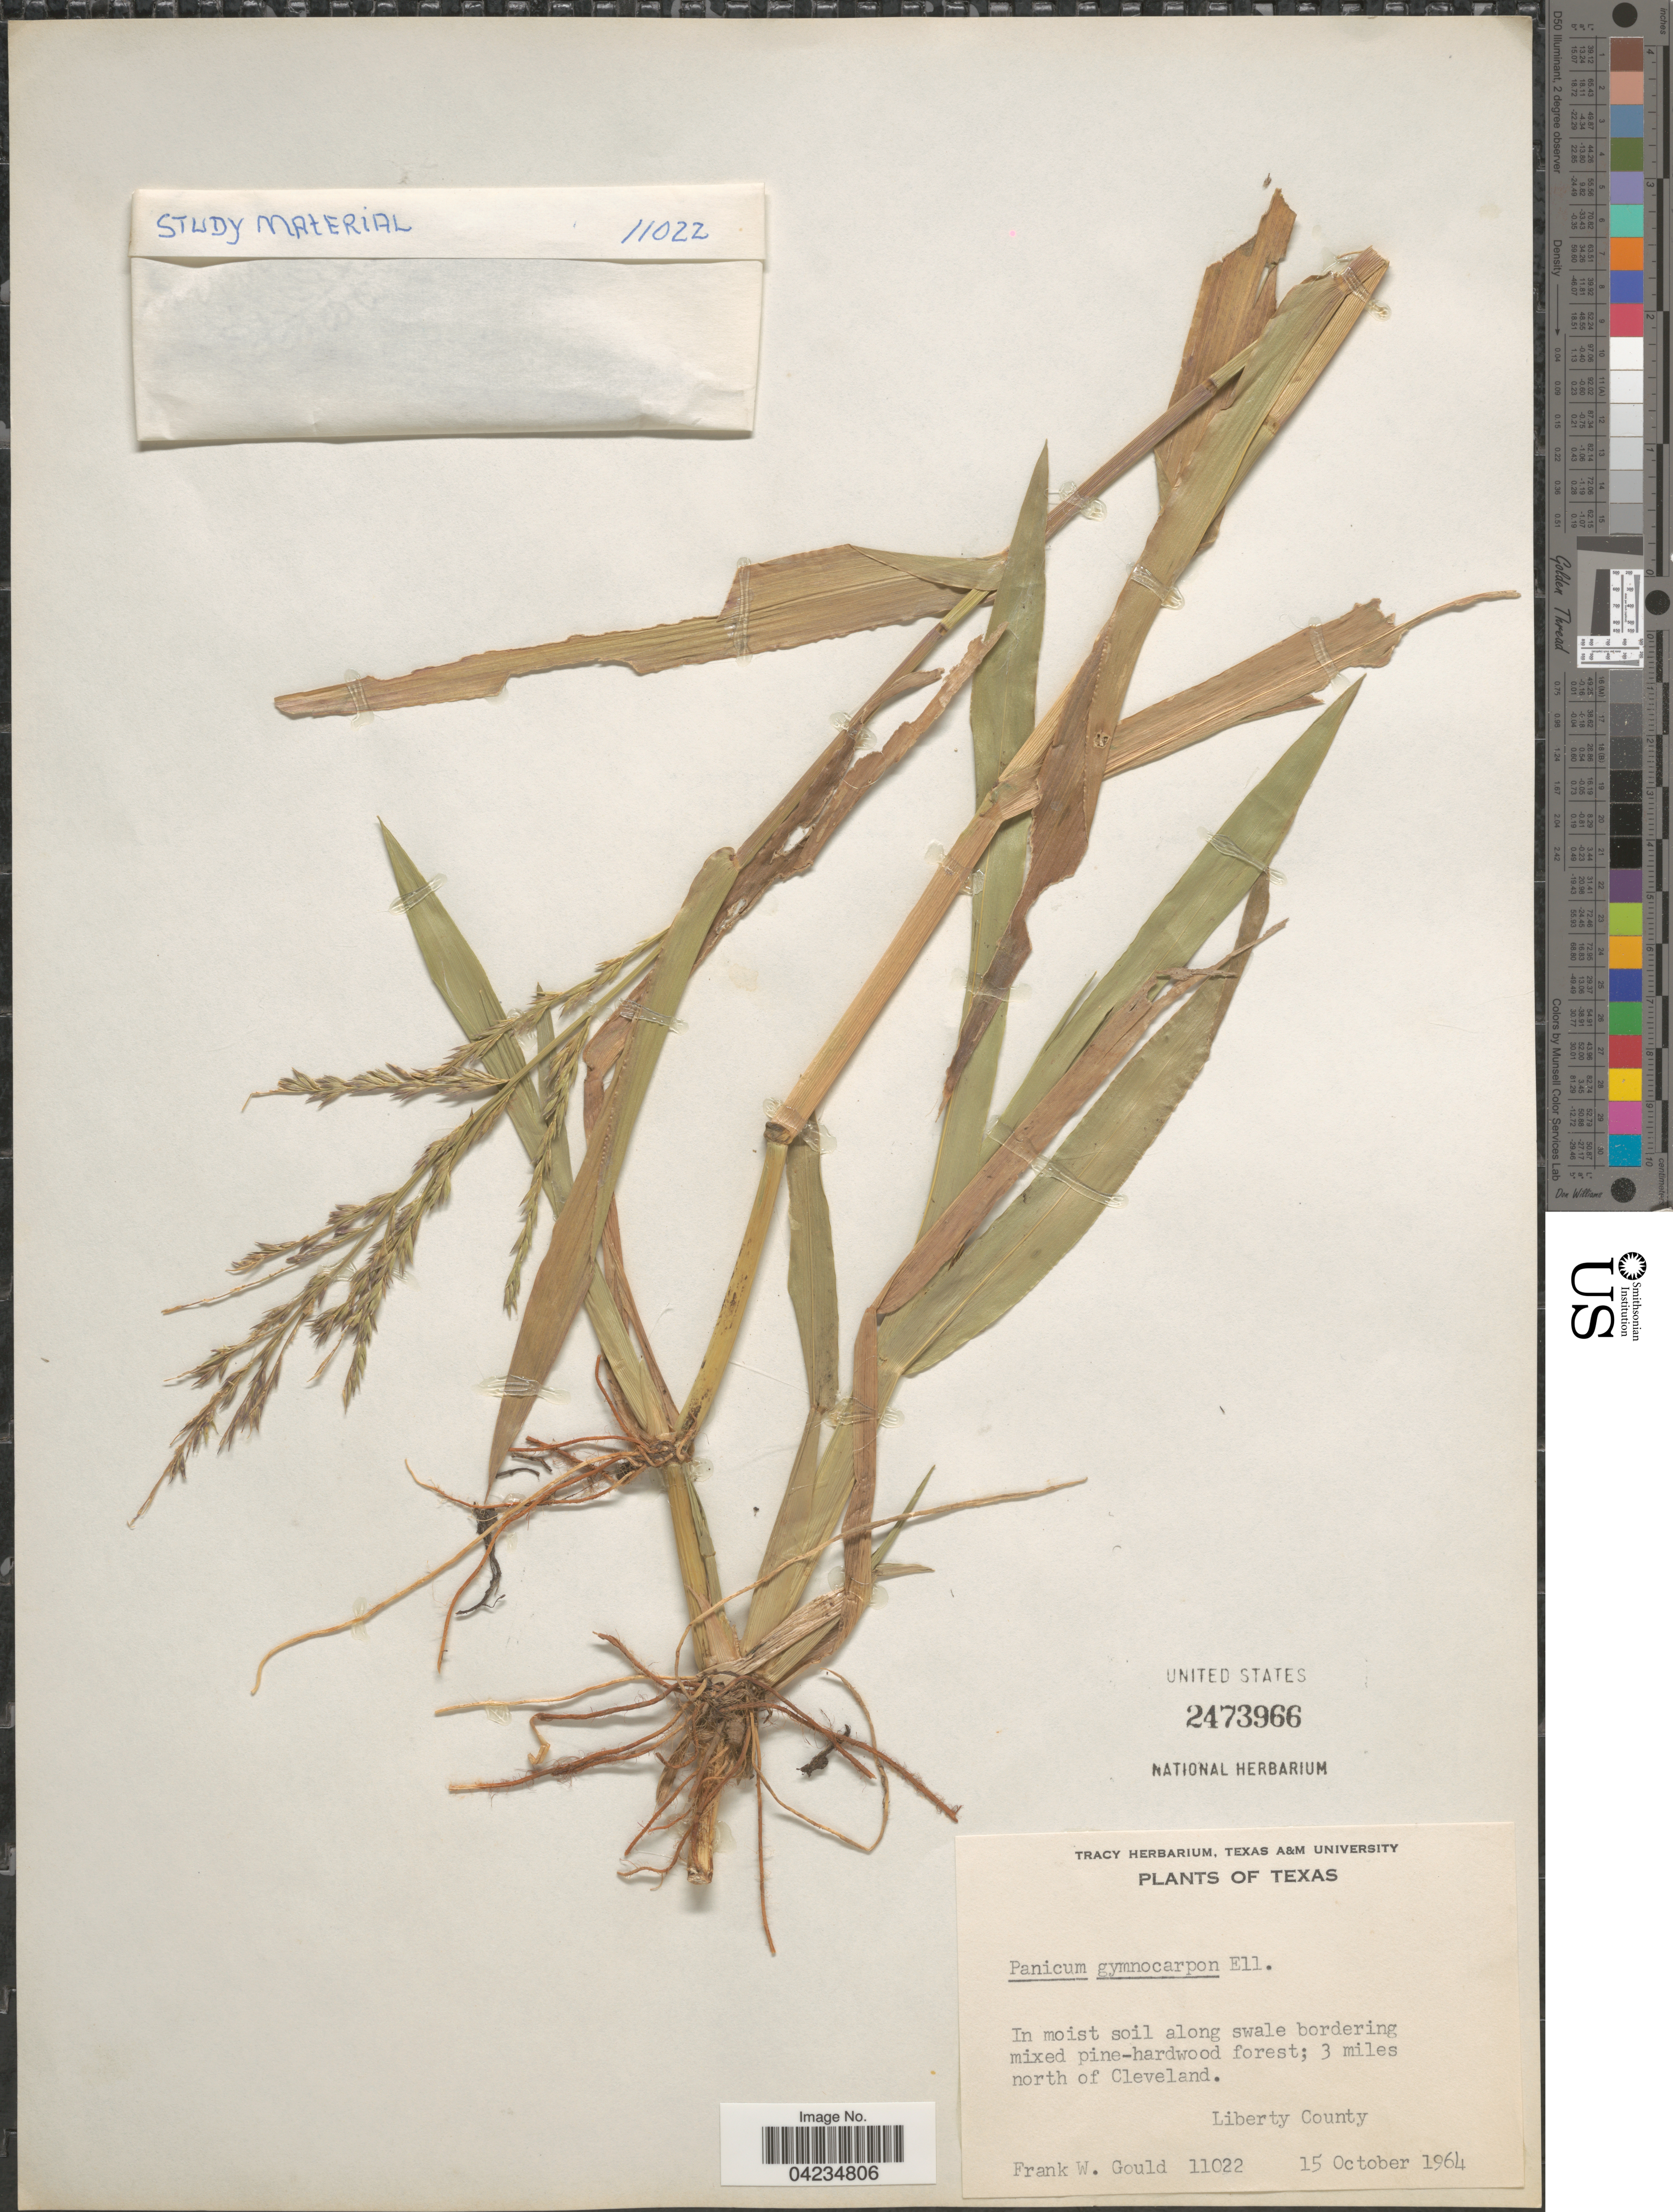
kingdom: Plantae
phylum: Tracheophyta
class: Liliopsida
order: Poales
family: Poaceae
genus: Phanopyrum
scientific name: Phanopyrum gymnocarpon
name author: (Elliott) Nash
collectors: F. W. Gould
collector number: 11022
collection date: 1964-10-15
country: United States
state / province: Texas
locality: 3 miles north of Cleveland. Liberty County.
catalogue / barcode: US 2473966